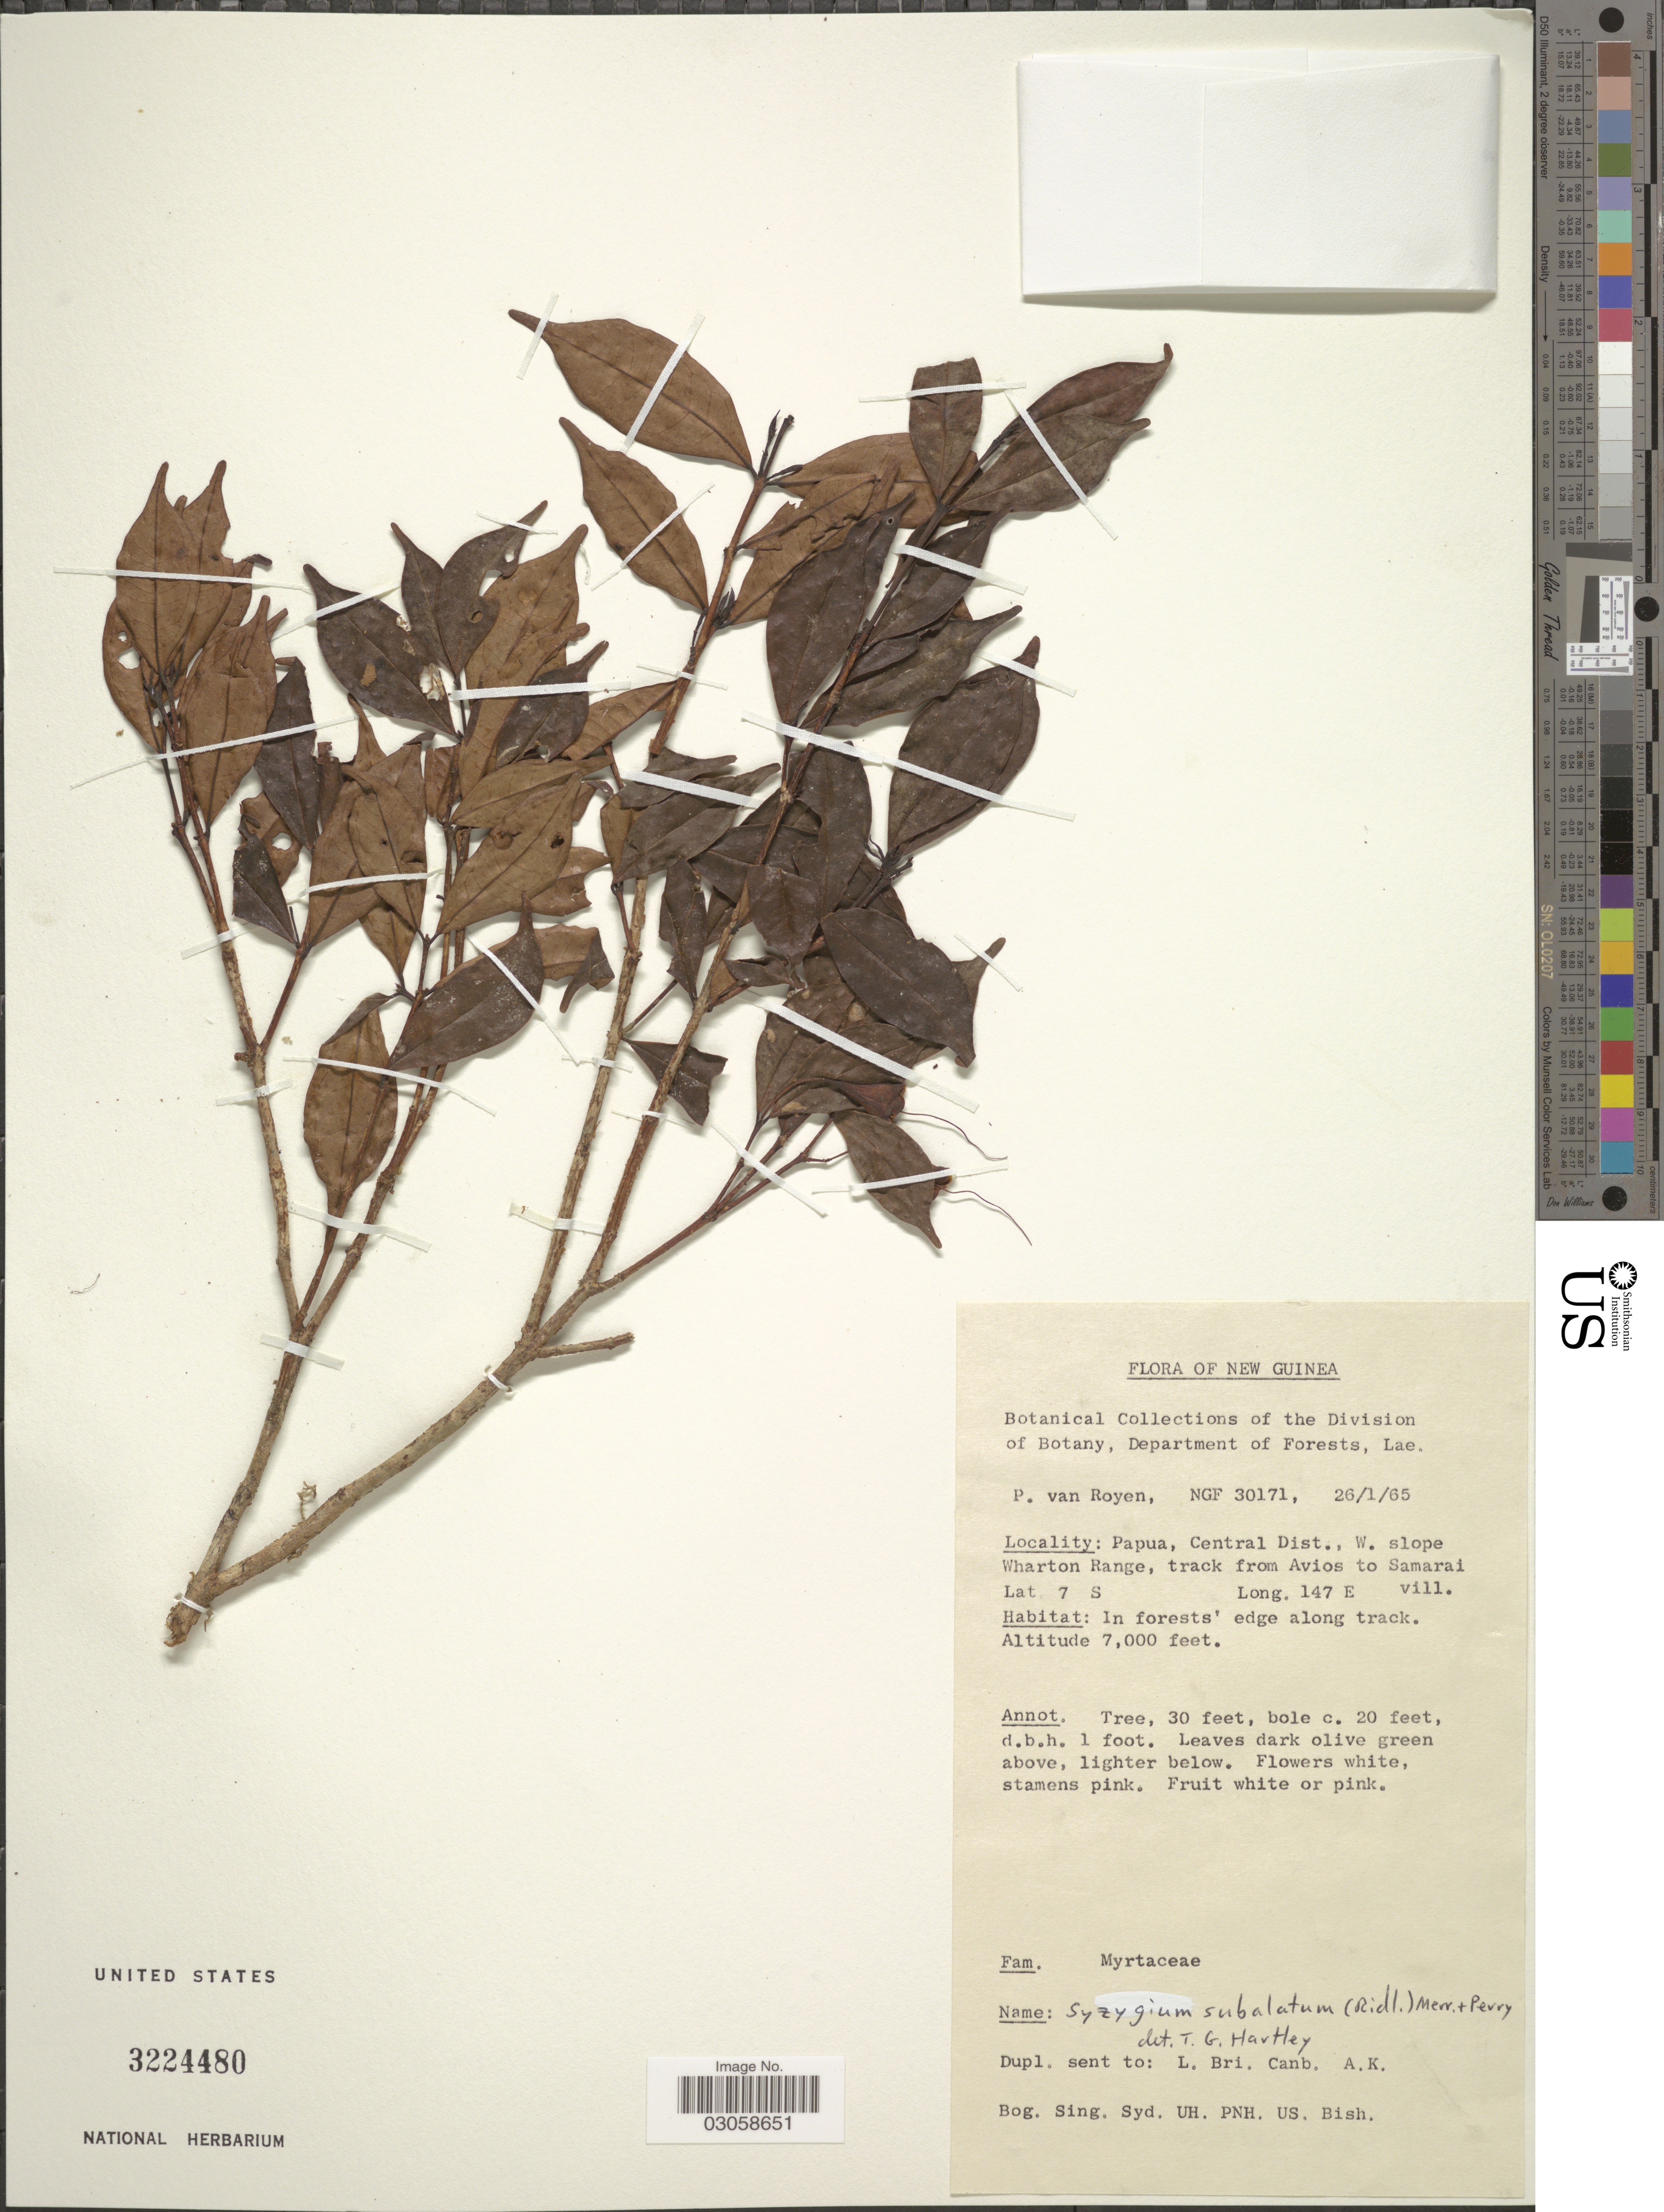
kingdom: Plantae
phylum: Tracheophyta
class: Magnoliopsida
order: Myrtales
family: Myrtaceae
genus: Syzygium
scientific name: Syzygium subalatum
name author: (Ridl.) Merr. & L.M. Perry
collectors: P. van Royen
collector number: NGF 30171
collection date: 1965-01-26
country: Papua New Guinea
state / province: Central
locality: New Guinea. Papua, Central Dist., W. slope Wharton Range, track from Avios to Samarai.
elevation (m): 2134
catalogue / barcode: US 3224480